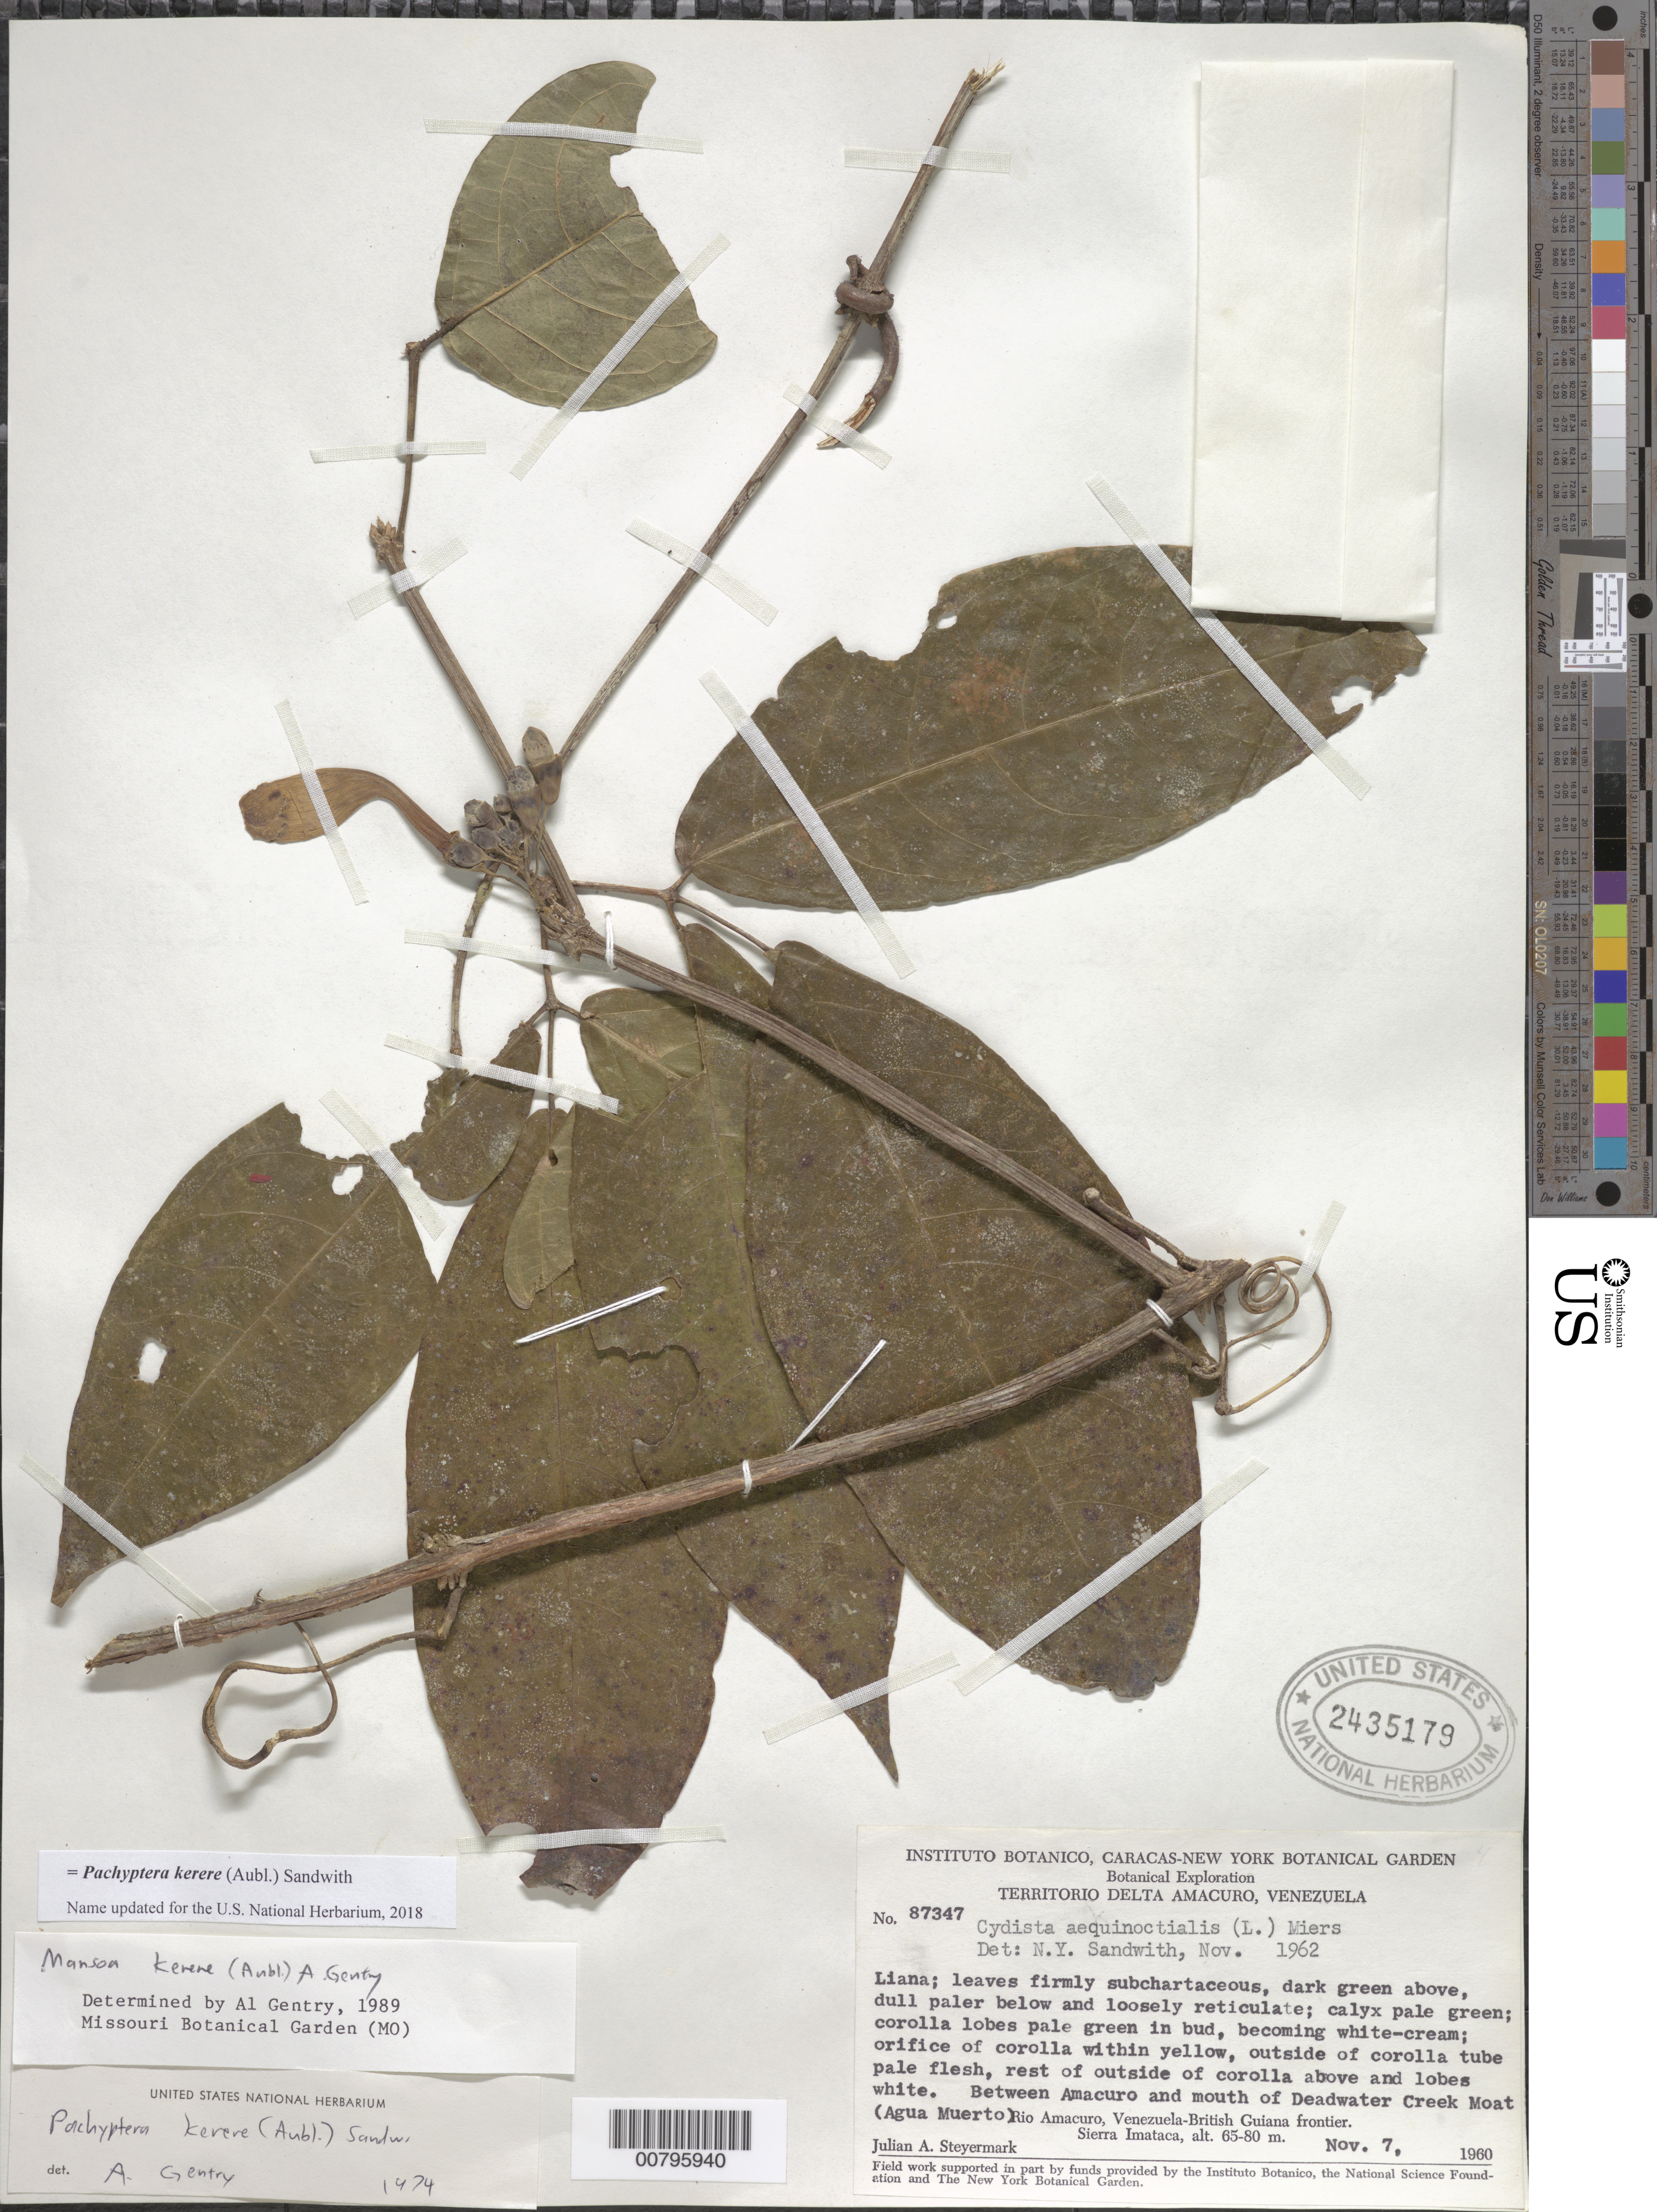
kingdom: Plantae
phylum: Tracheophyta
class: Magnoliopsida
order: Lamiales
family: Bignoniaceae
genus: Pachyptera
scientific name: Pachyptera kerere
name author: (Aubl.) Sandwith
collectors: J. Steyermark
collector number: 87347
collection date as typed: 7-Nov-60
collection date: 1960-11-07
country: Venezuela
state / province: Delta Amacuro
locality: Río Amacuro to mouth of Deadwater Creek Moat (Agua Muerto), Sierra Imataca, Venezuela-Guyana border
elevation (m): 65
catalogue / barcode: US 2435179